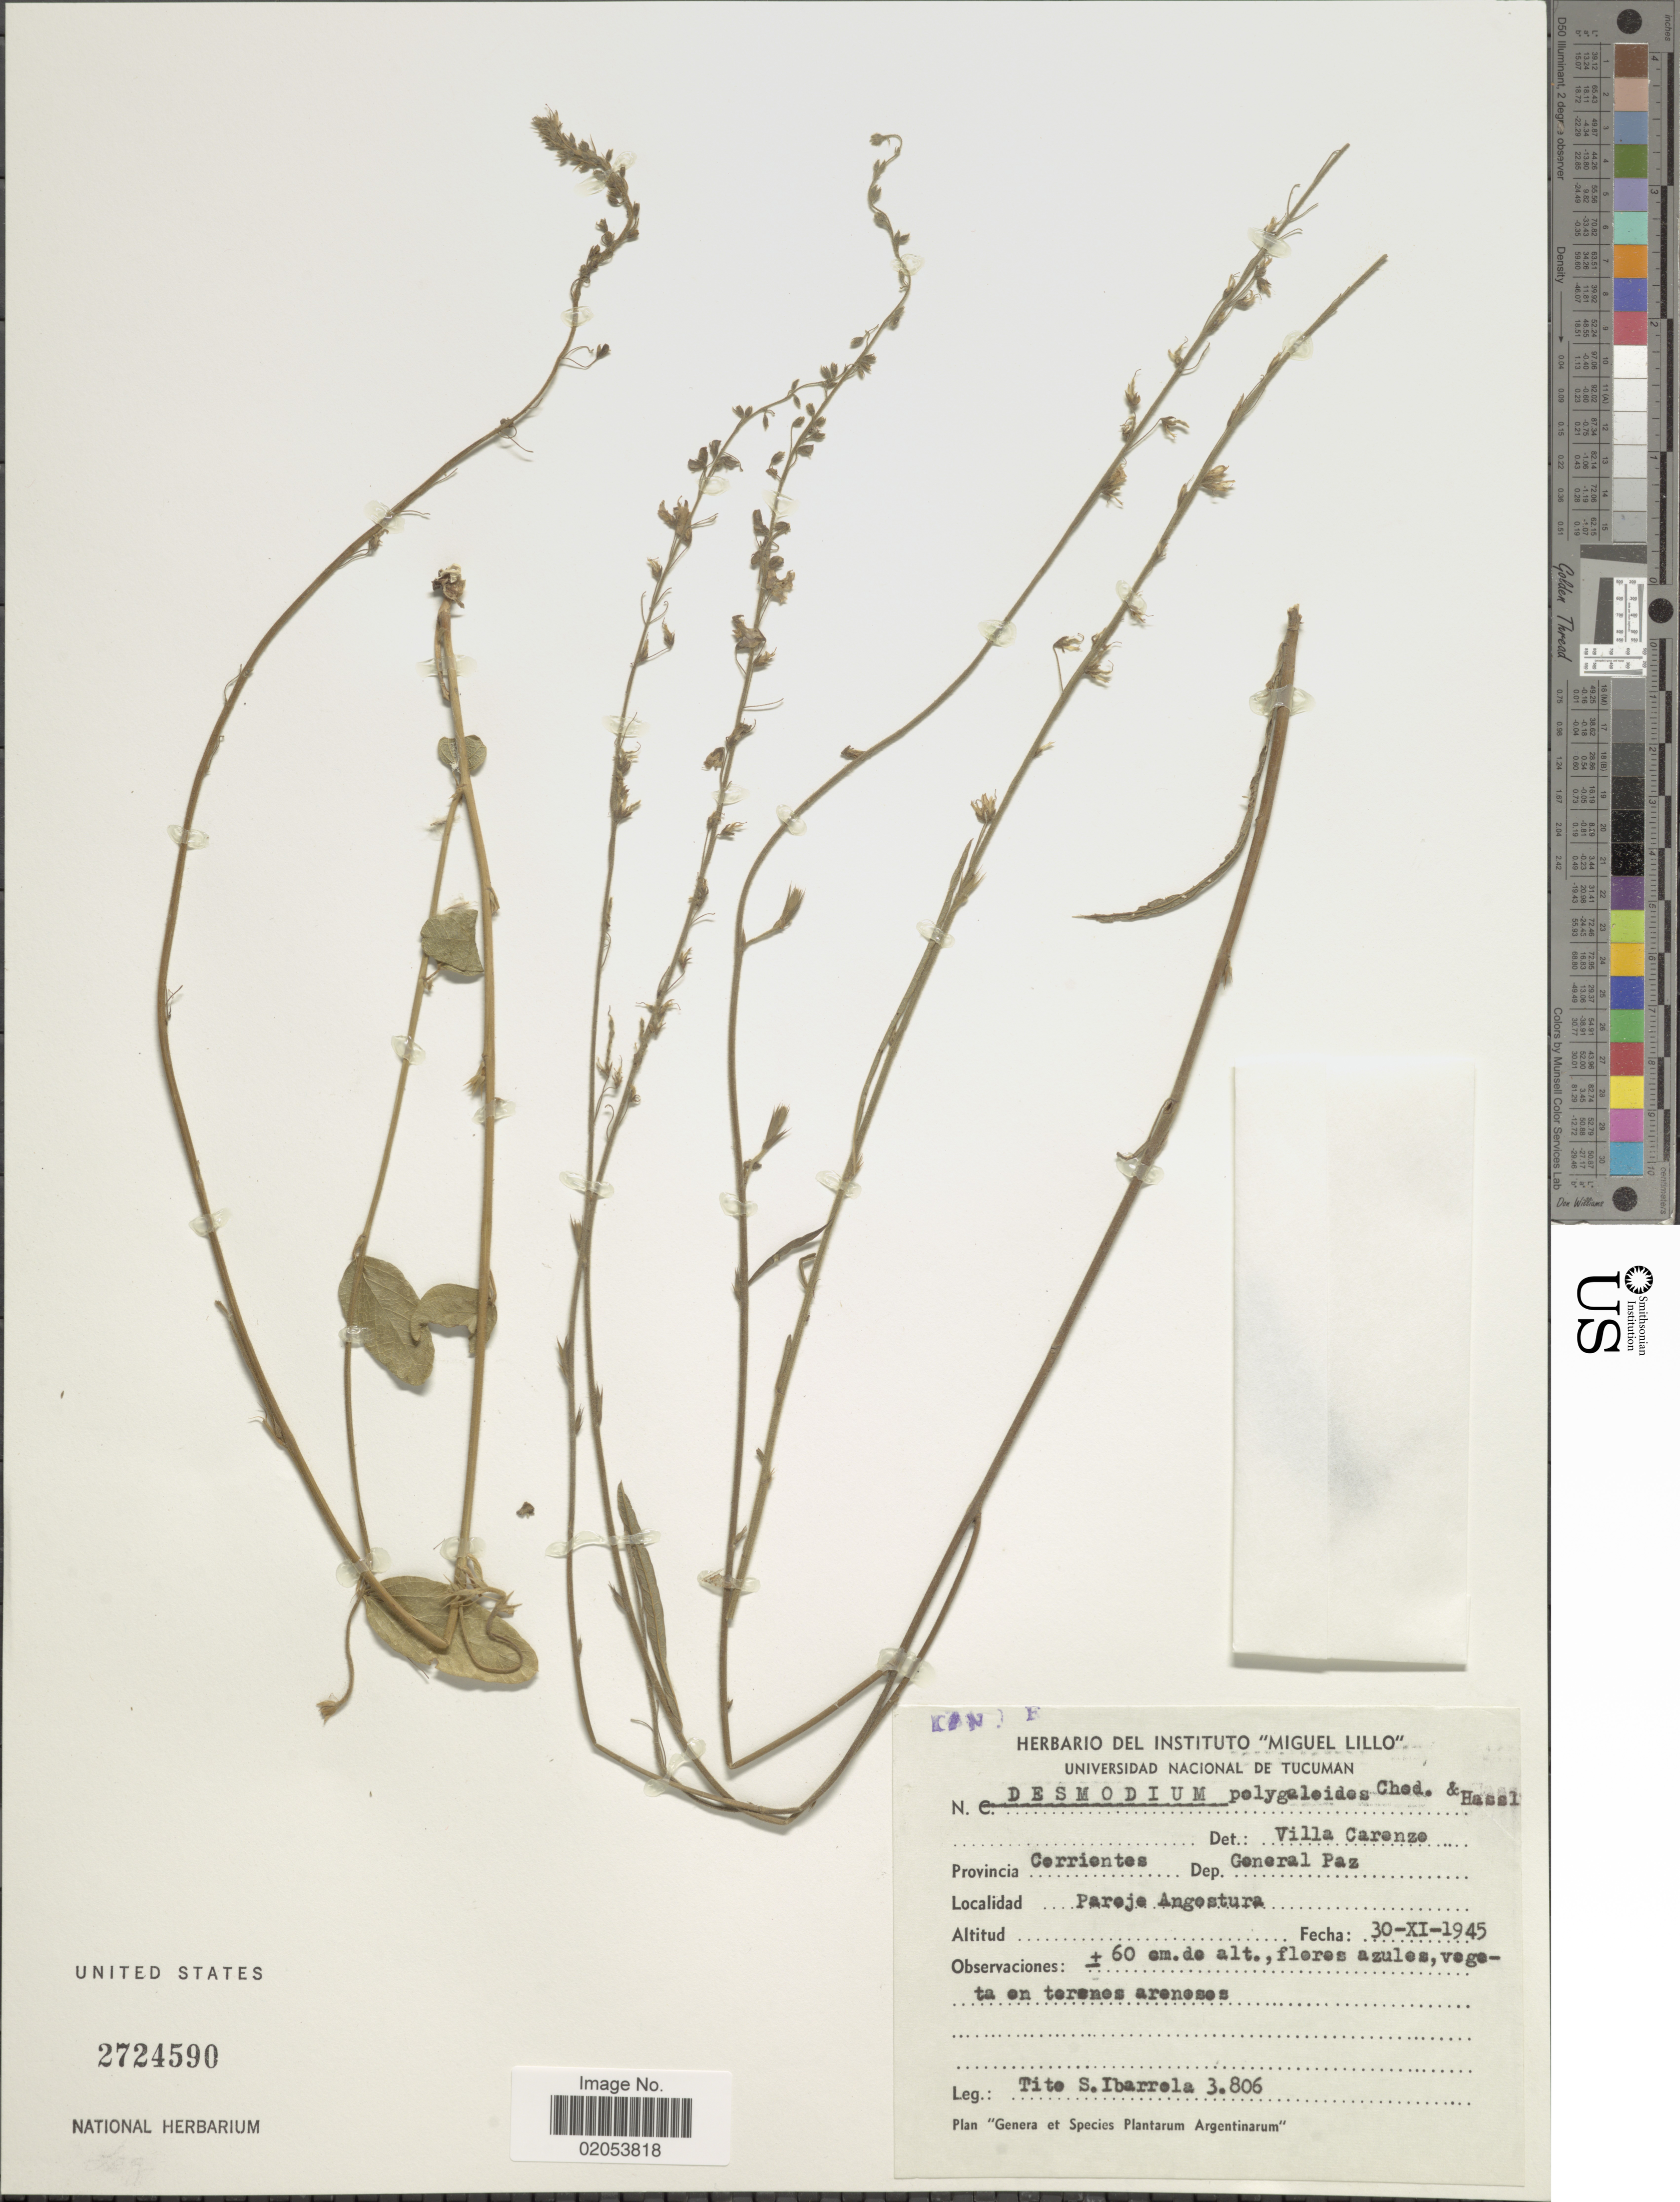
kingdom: Plantae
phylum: Tracheophyta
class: Magnoliopsida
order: Fabales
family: Fabaceae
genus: Desmodium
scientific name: Desmodium polygaloides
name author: Chodat & Hassl.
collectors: T. Ibarrola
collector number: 3806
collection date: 1945-11-30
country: Argentina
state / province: Corrientes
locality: Dep. General Paz. Pareje Angestura. Argentinarum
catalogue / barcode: US 2724590